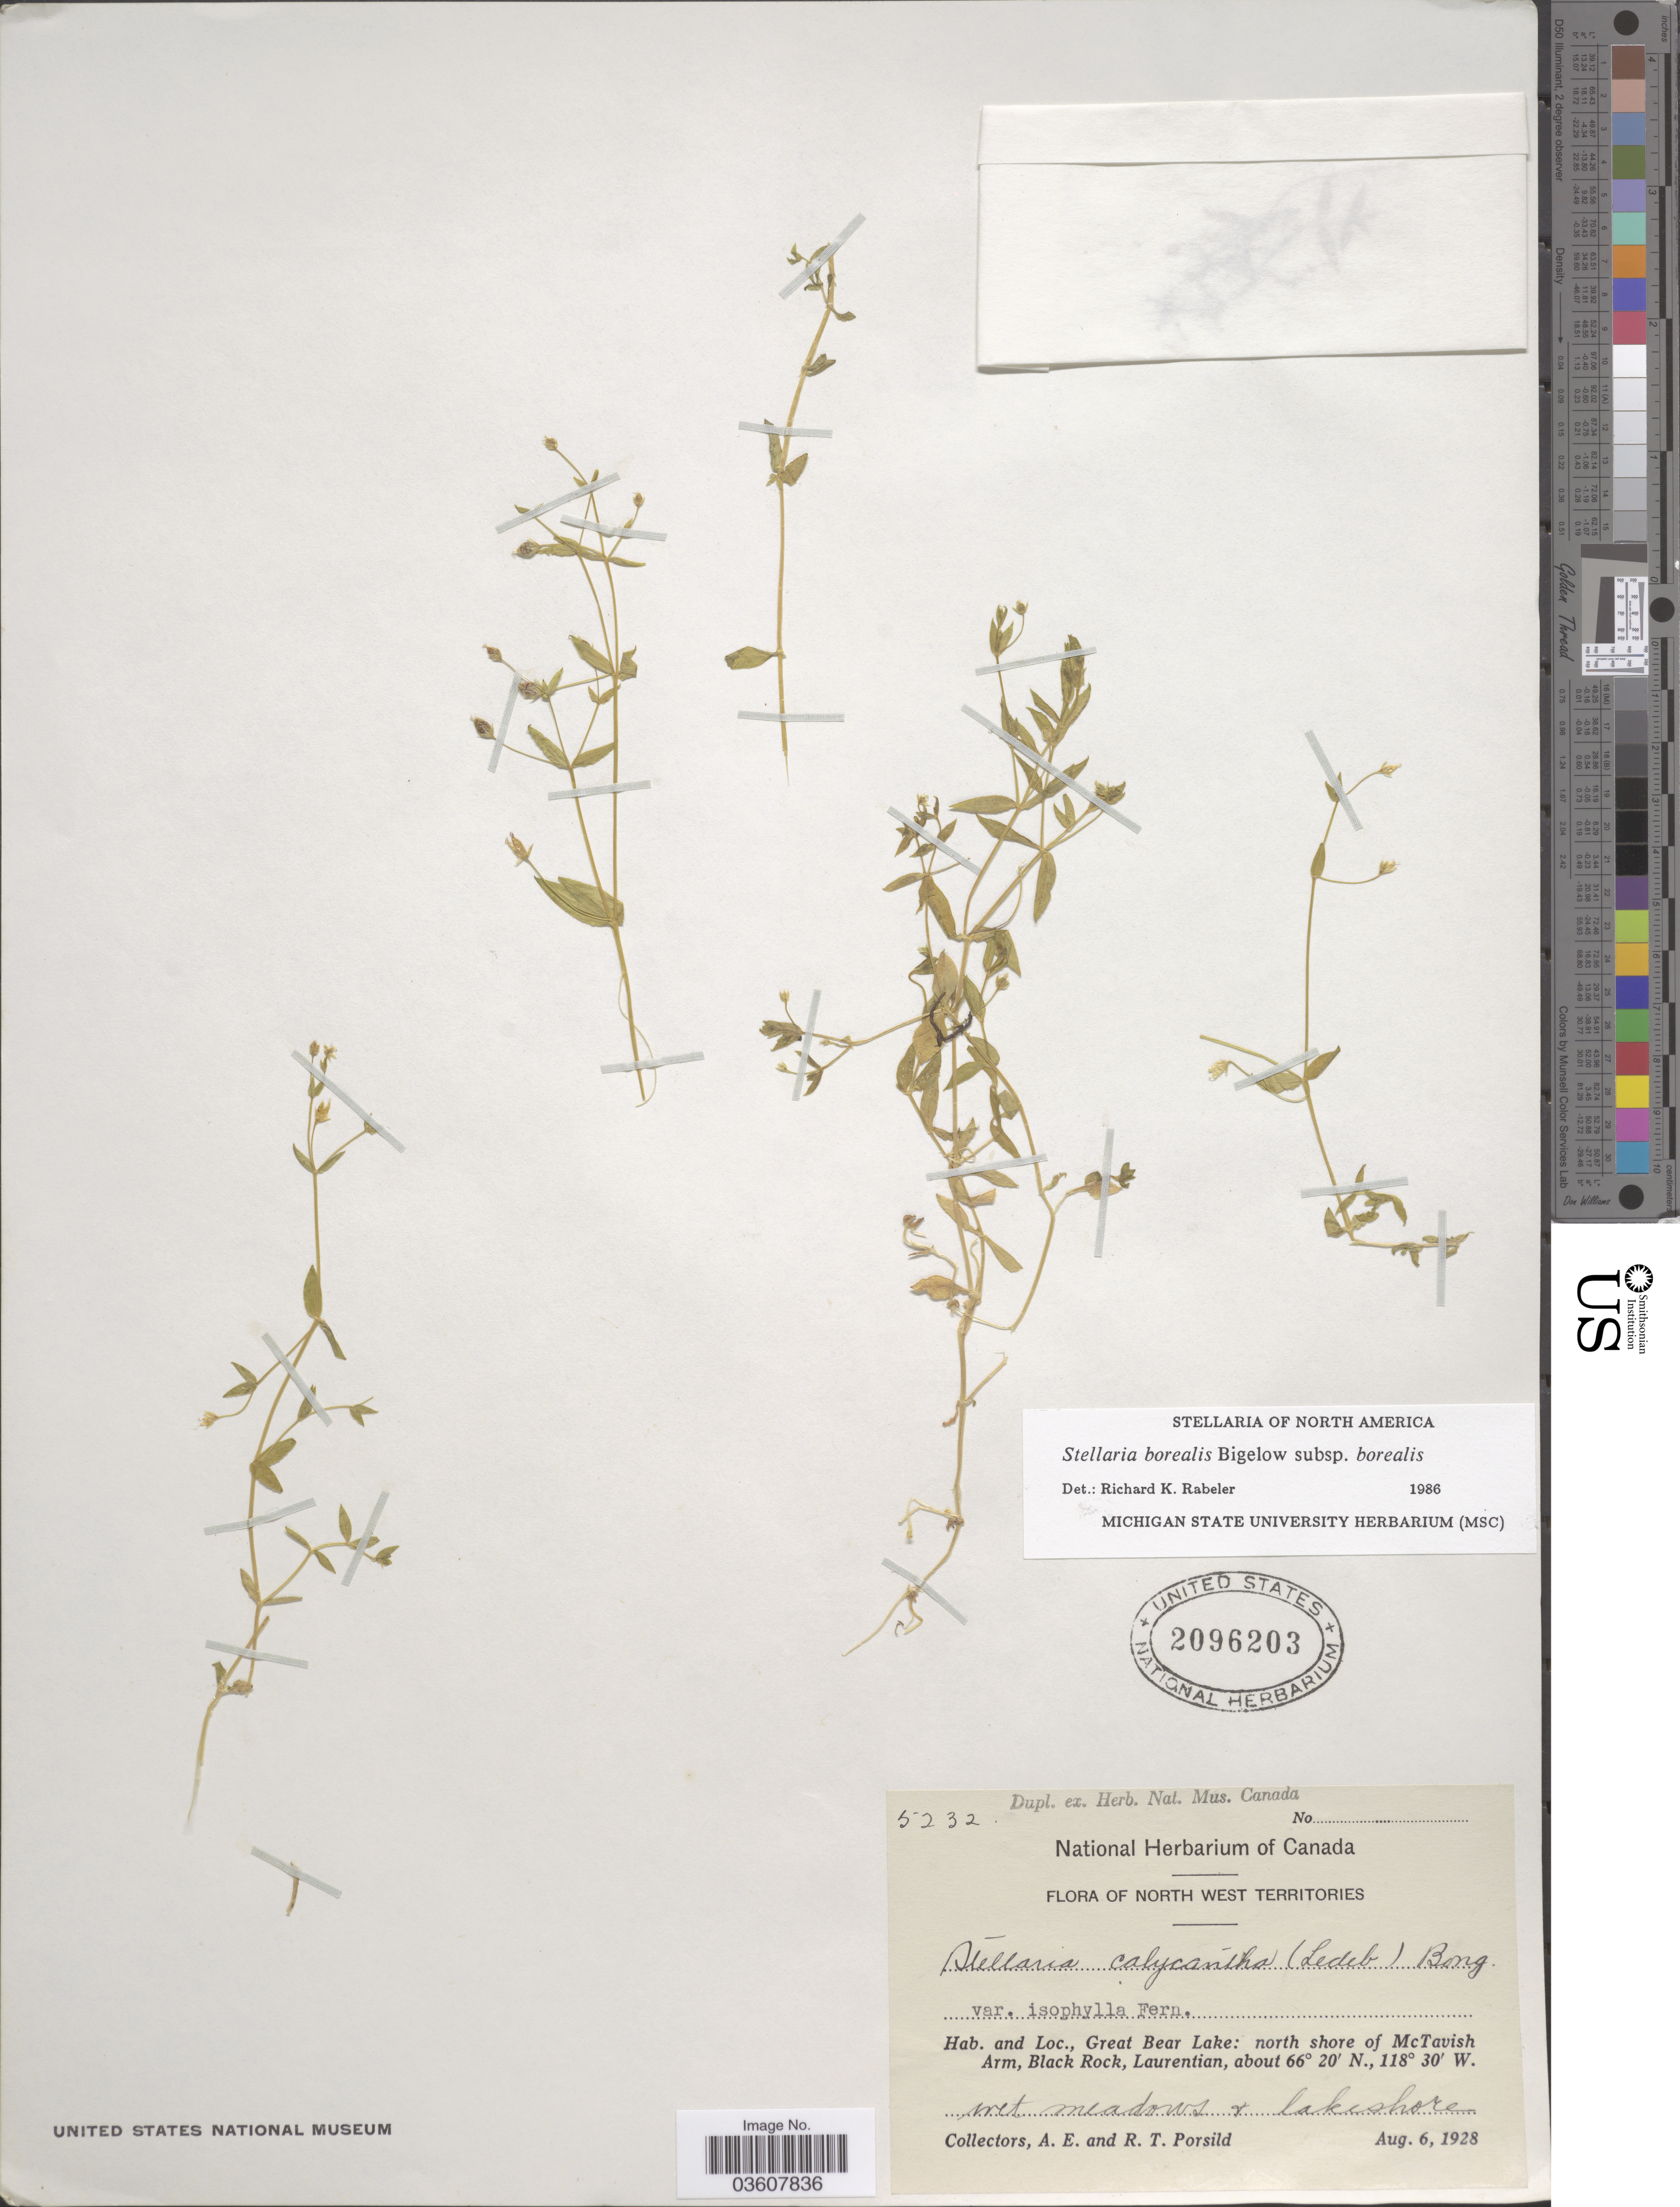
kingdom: Plantae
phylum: Tracheophyta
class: Magnoliopsida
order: Caryophyllales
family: Caryophyllaceae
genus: Stellaria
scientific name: Stellaria borealis subsp. borealis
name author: Bigelow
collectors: A. E. Porsild & R. T. Porsild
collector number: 5232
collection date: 1928-08-06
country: Canada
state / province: Northwest Territories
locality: Great Bear Lake: north shore of McTavish Arm, Black Rock, Laurentian.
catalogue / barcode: US 2096203